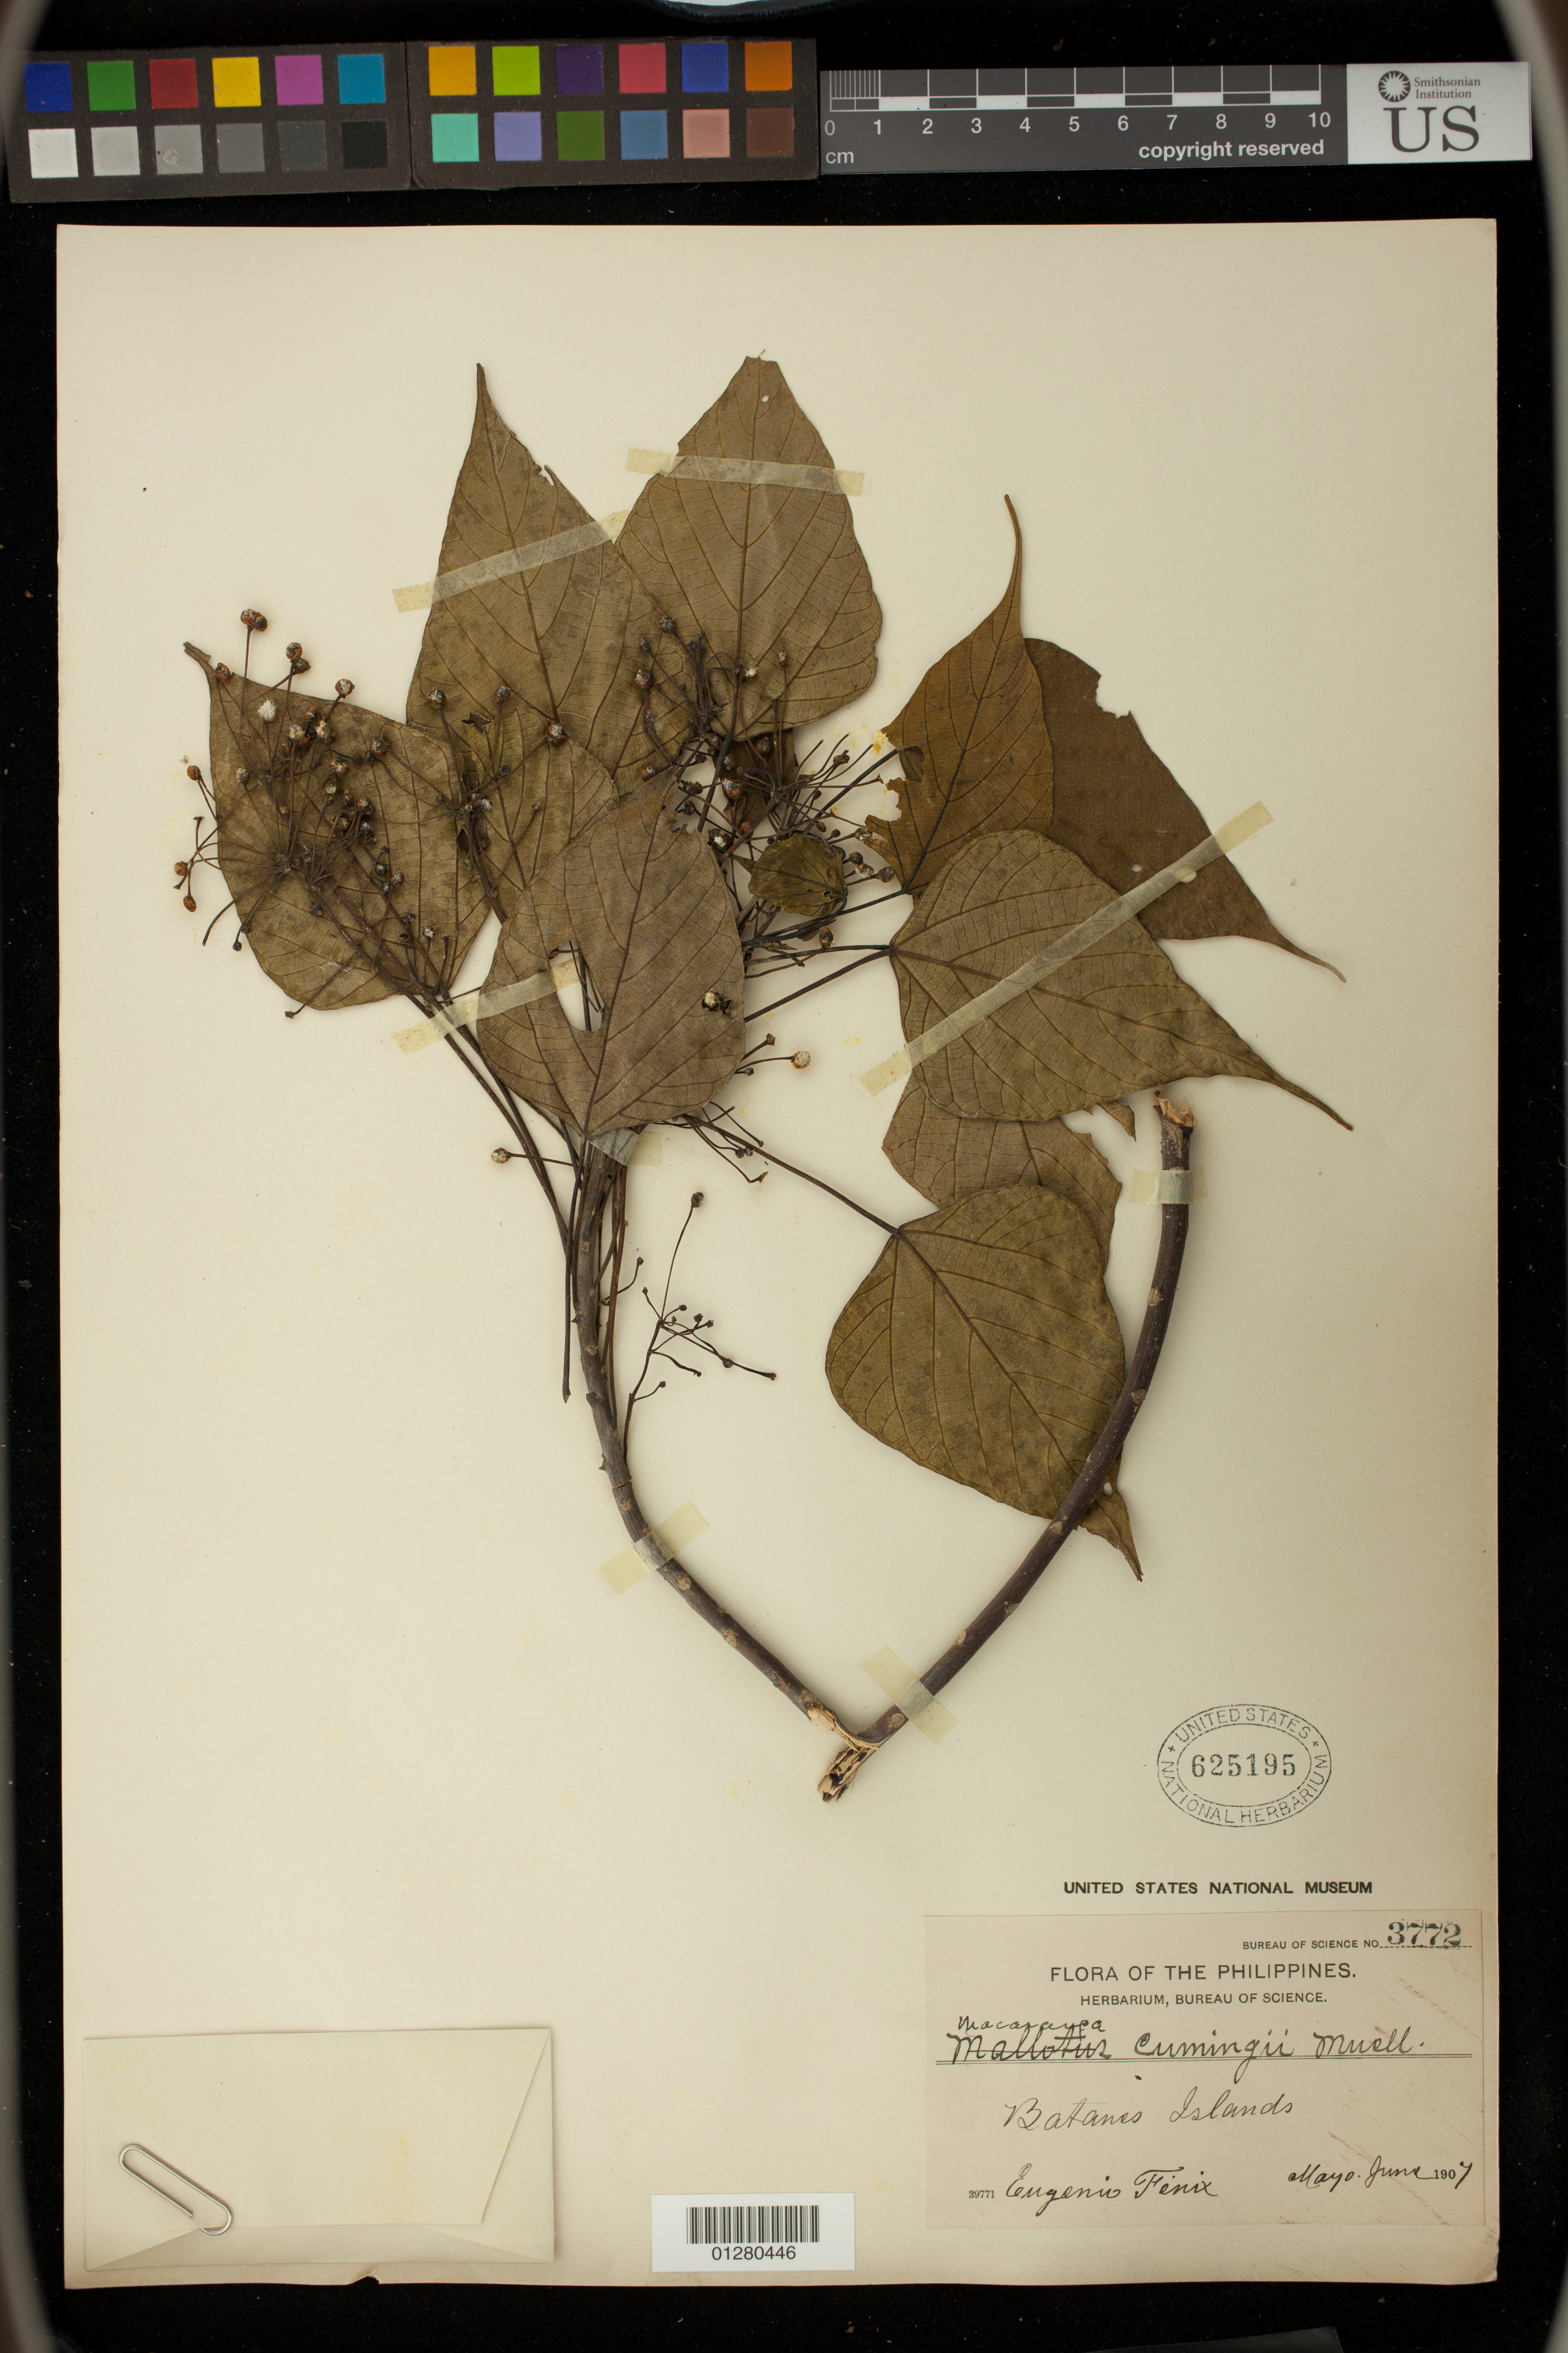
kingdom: Plantae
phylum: Tracheophyta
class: Magnoliopsida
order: Malpighiales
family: Euphorbiaceae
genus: Macaranga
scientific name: Macaranga cumingii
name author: Müll. Arg.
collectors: E. Fenix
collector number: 3772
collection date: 1907-05/1907-06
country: Philippines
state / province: Cagayan Valley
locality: Batanes Islands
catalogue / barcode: US 625195